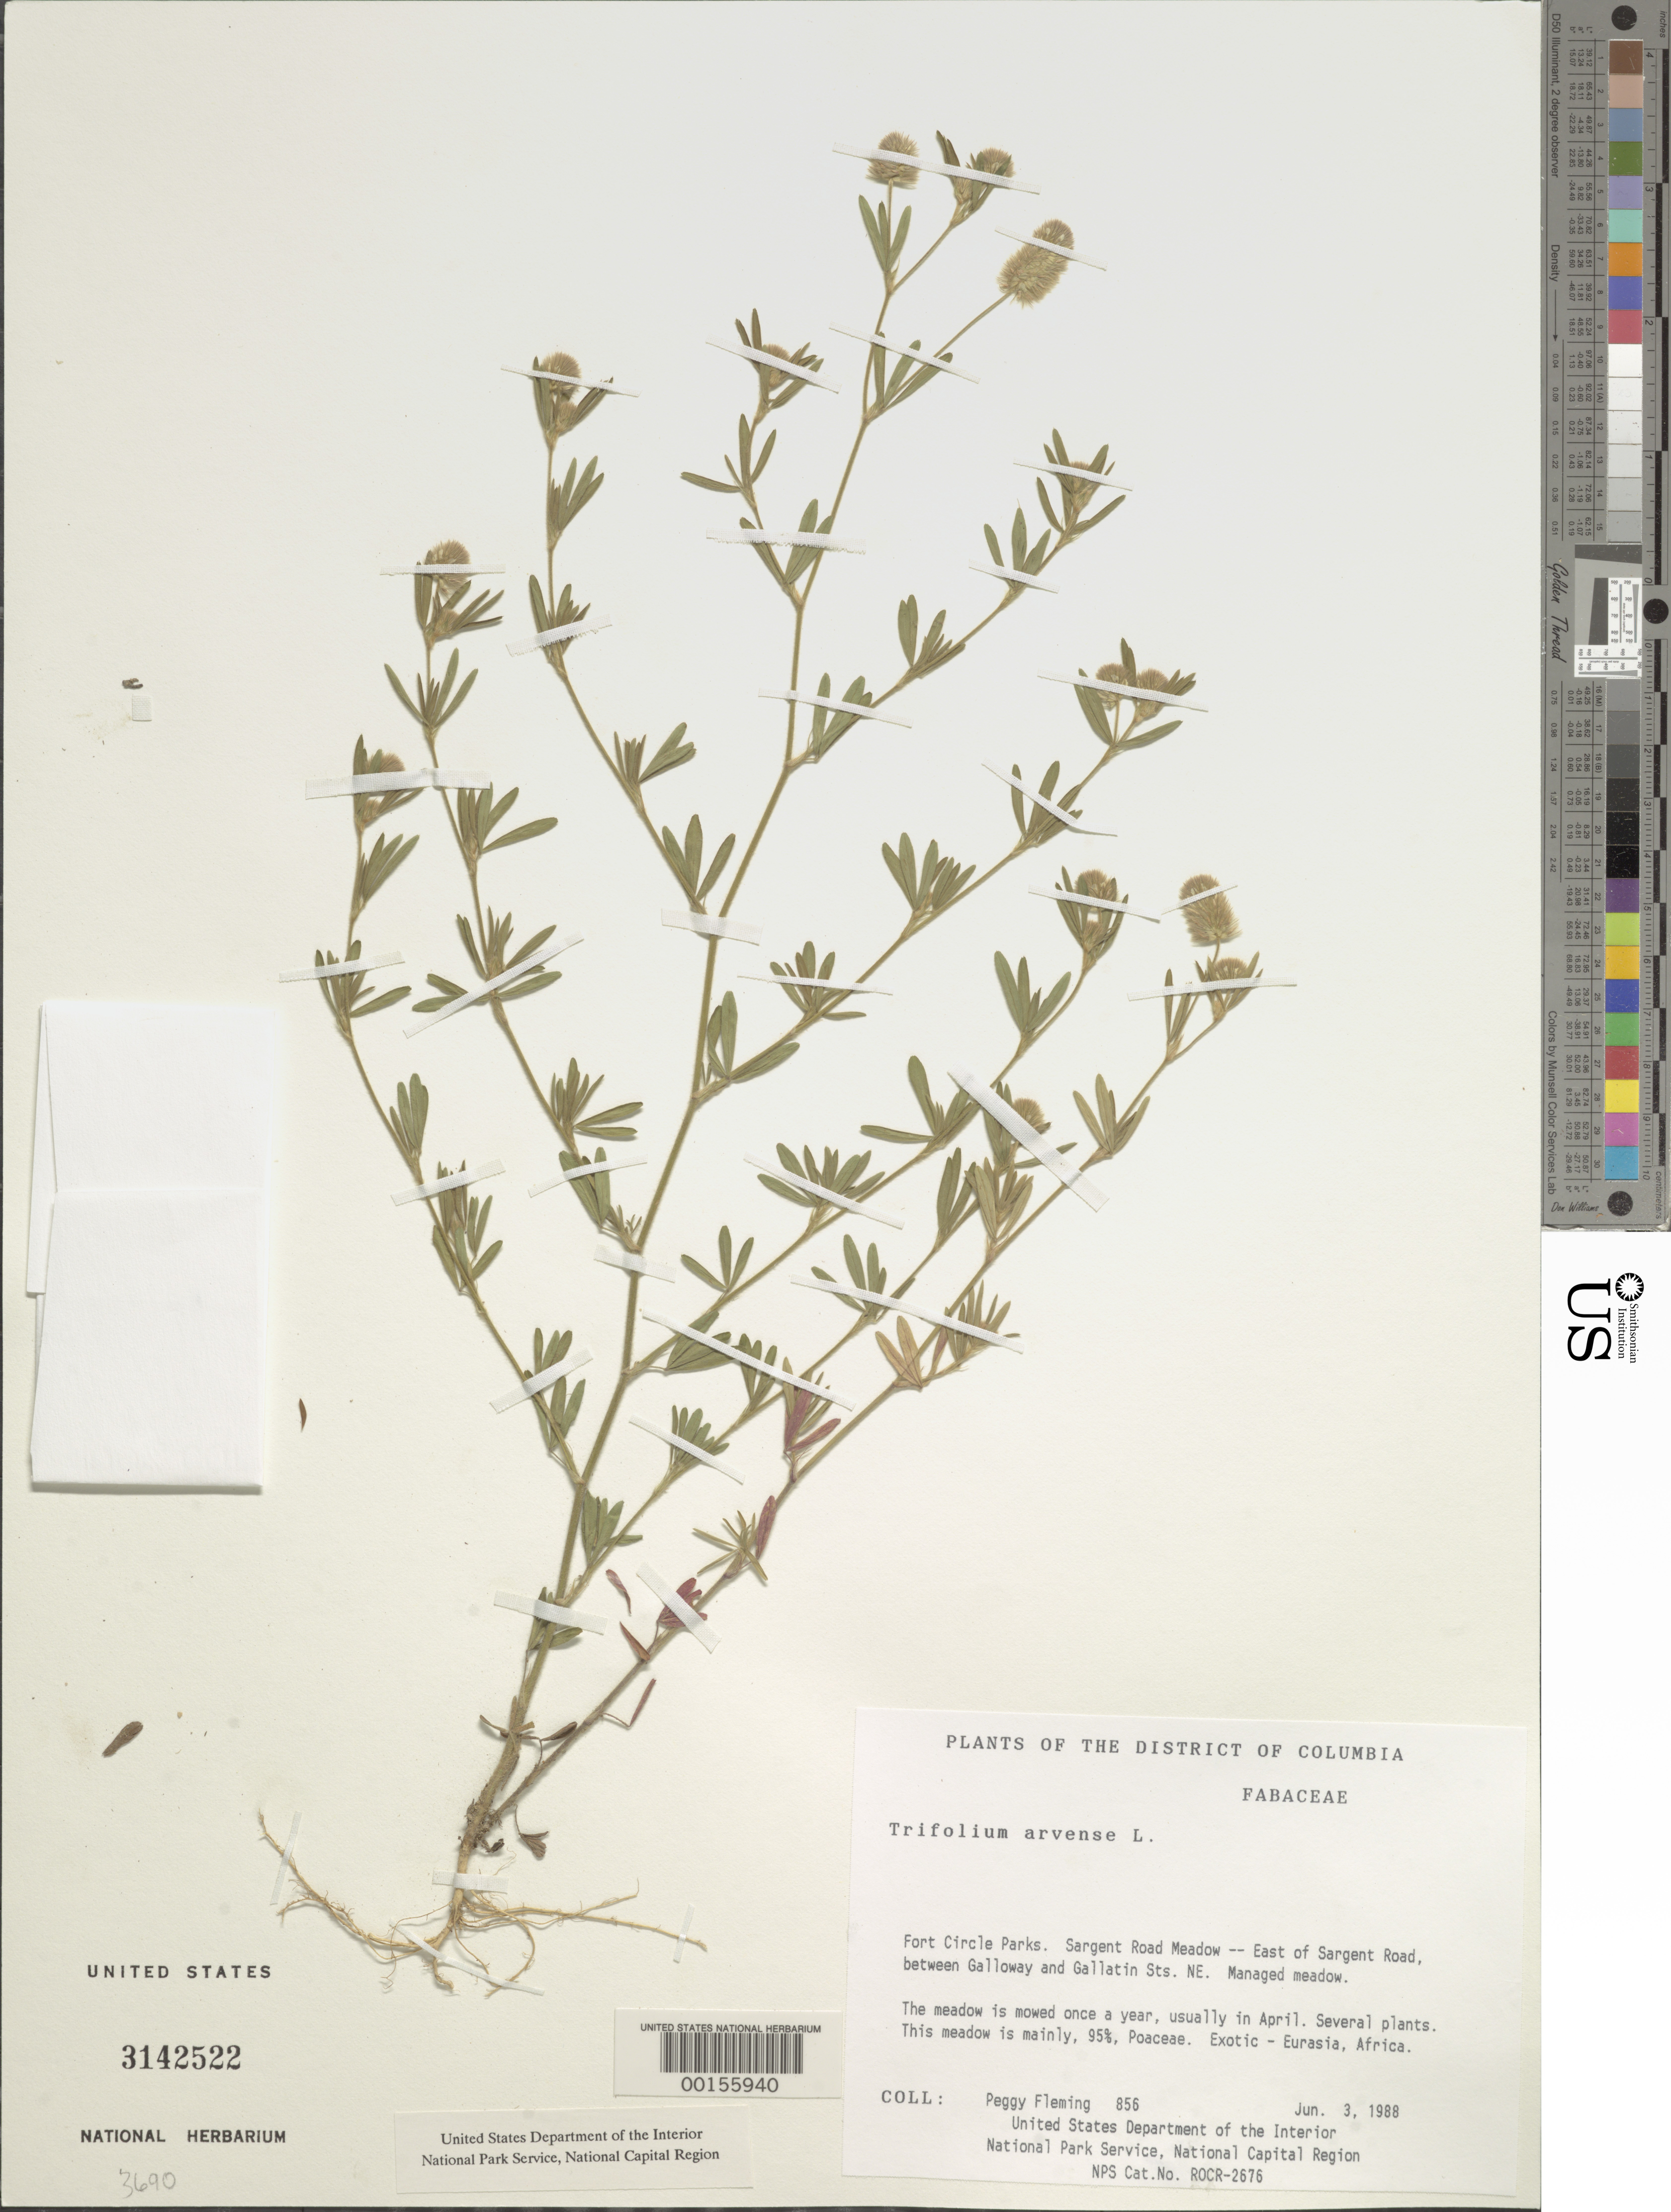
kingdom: Plantae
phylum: Tracheophyta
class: Magnoliopsida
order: Fabales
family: Fabaceae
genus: Trifolium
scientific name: Trifolium arvense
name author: L.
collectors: P. Fleming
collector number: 856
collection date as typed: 03 Jun 1988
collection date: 1988-06-03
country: United States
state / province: District of Columbia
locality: Fort Circle Parks, Sargent Road meadow Fort Circle Parks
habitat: Managed meadow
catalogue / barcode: US 3142522